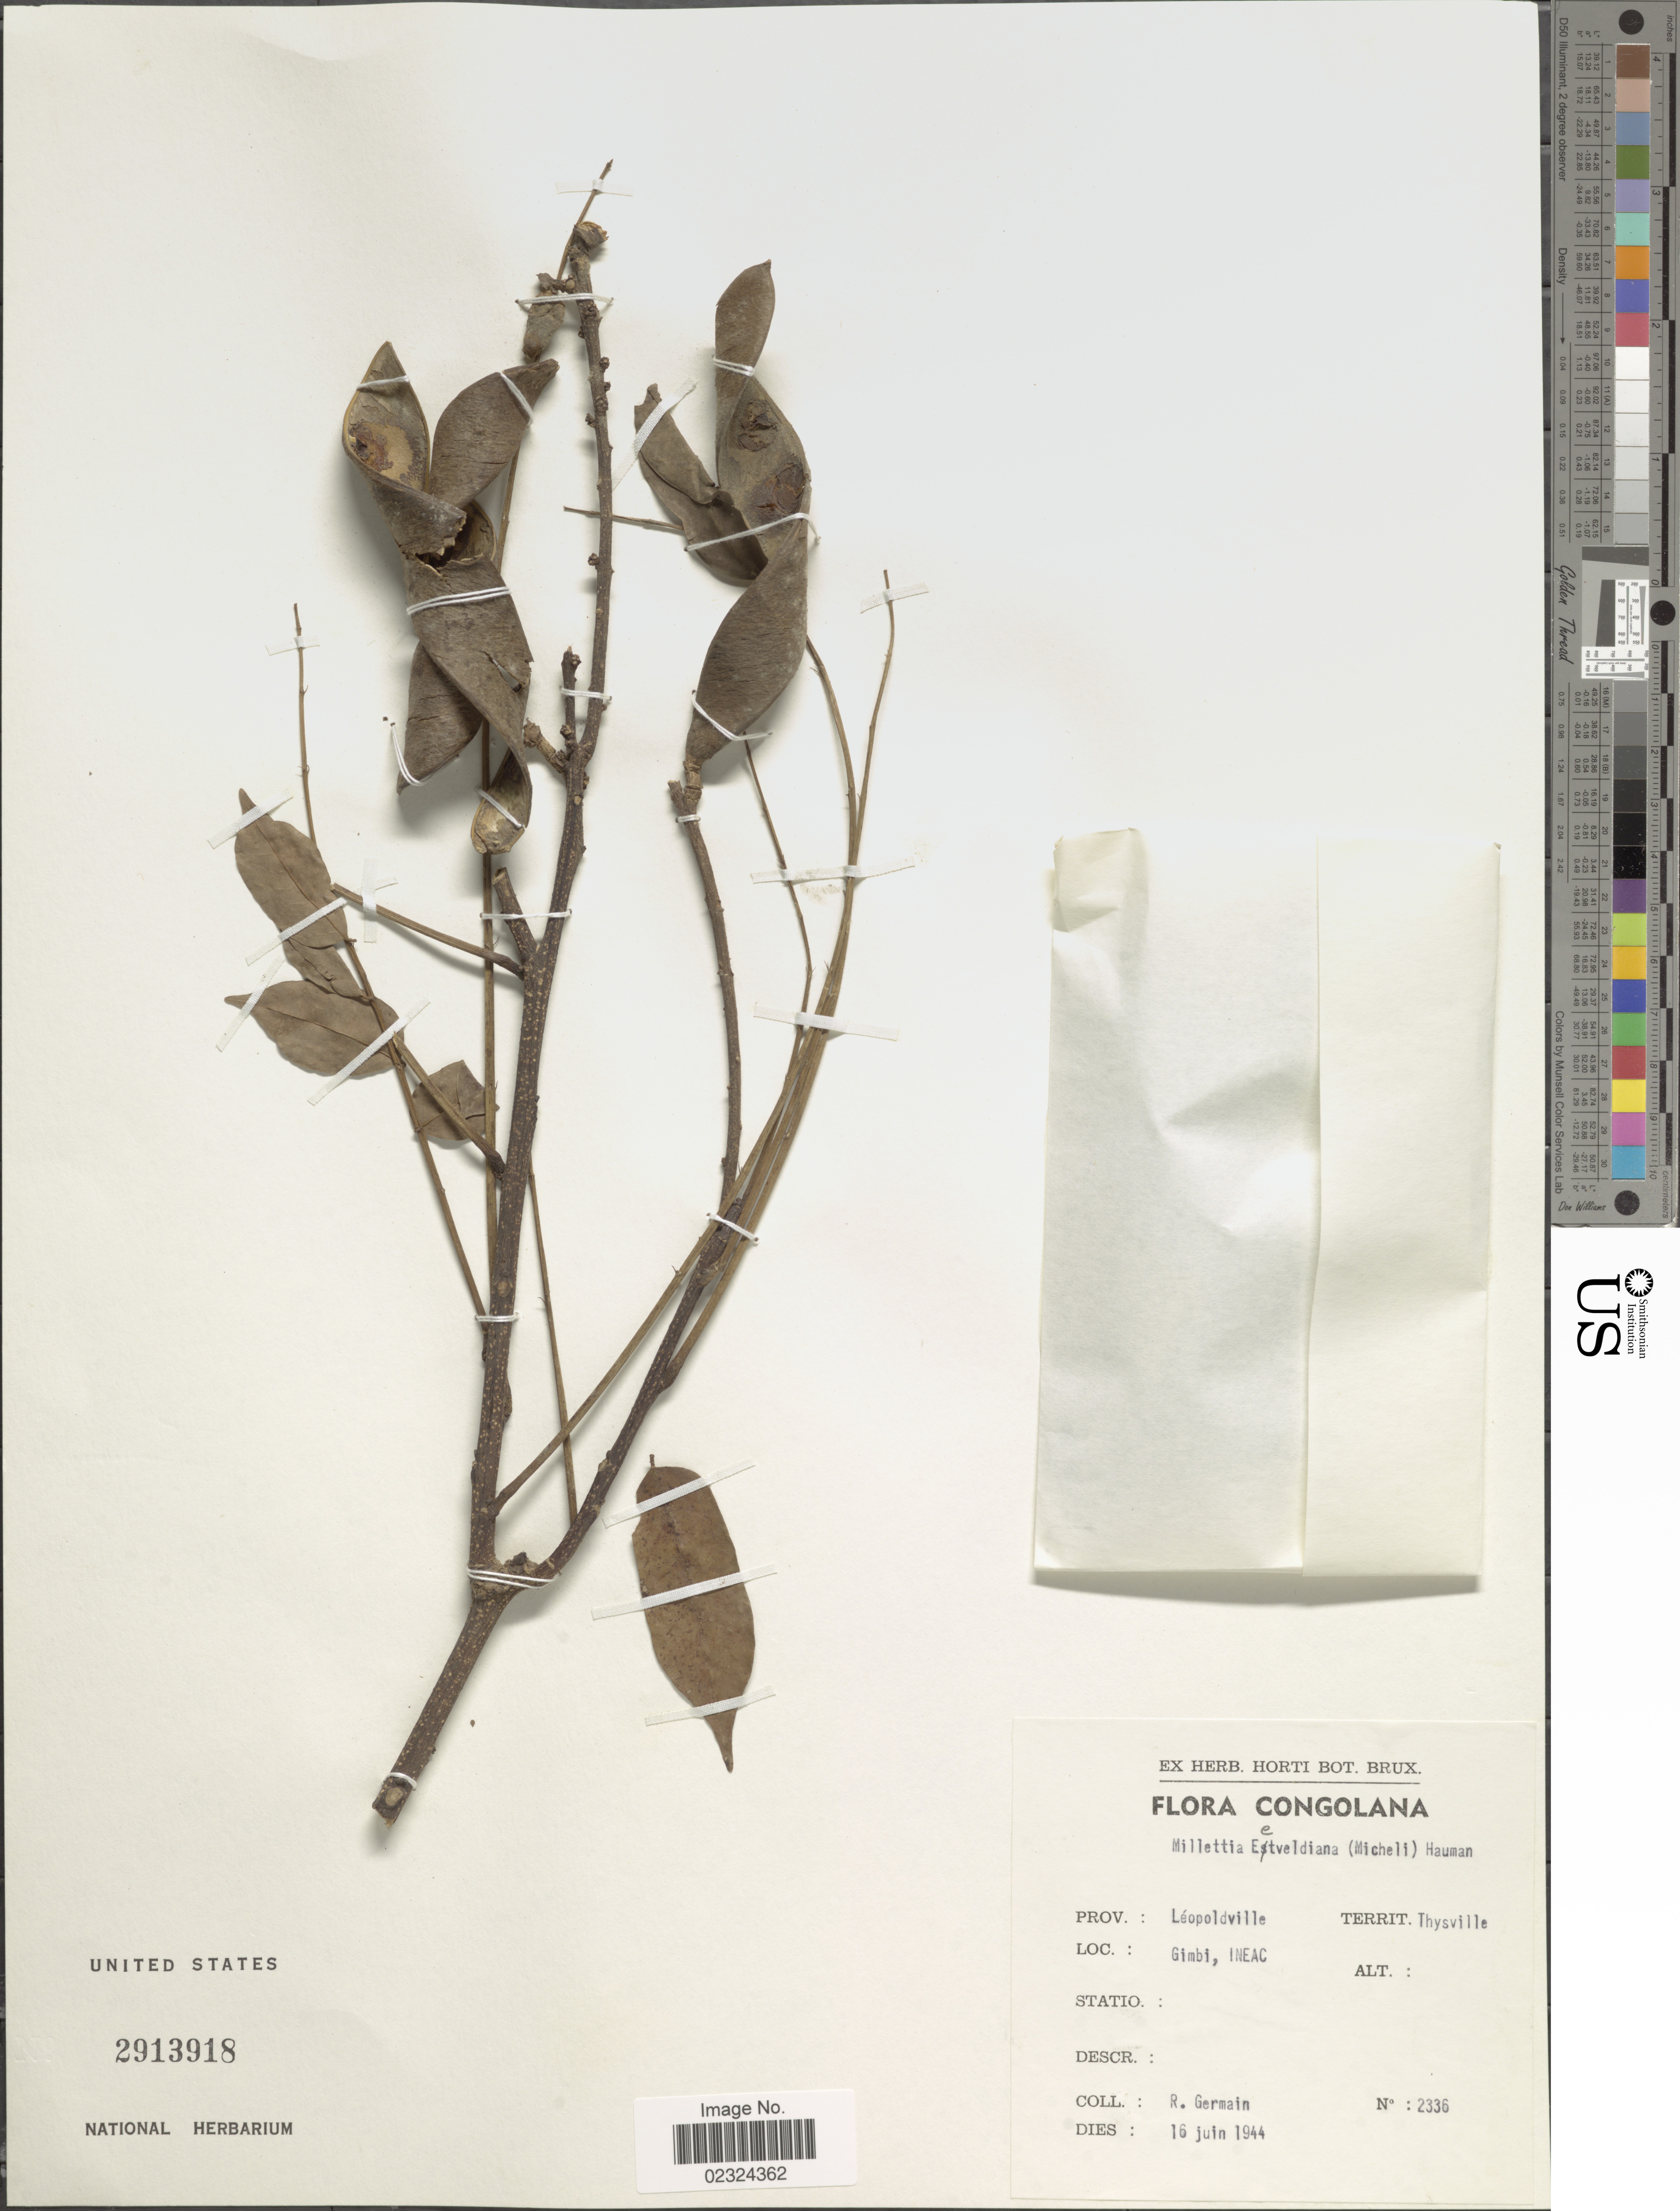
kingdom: Plantae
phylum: Tracheophyta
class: Magnoliopsida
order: Fabales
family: Fabaceae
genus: Millettia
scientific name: Millettia eetveldeana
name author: (Micheli) Hauman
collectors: R. Germain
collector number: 2336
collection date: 1944-06-16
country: Congo, Democratic Republic of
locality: Congolana. Leopoldville. Territ.: Thysville. Gimbi, Ineac.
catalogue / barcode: US 2913918